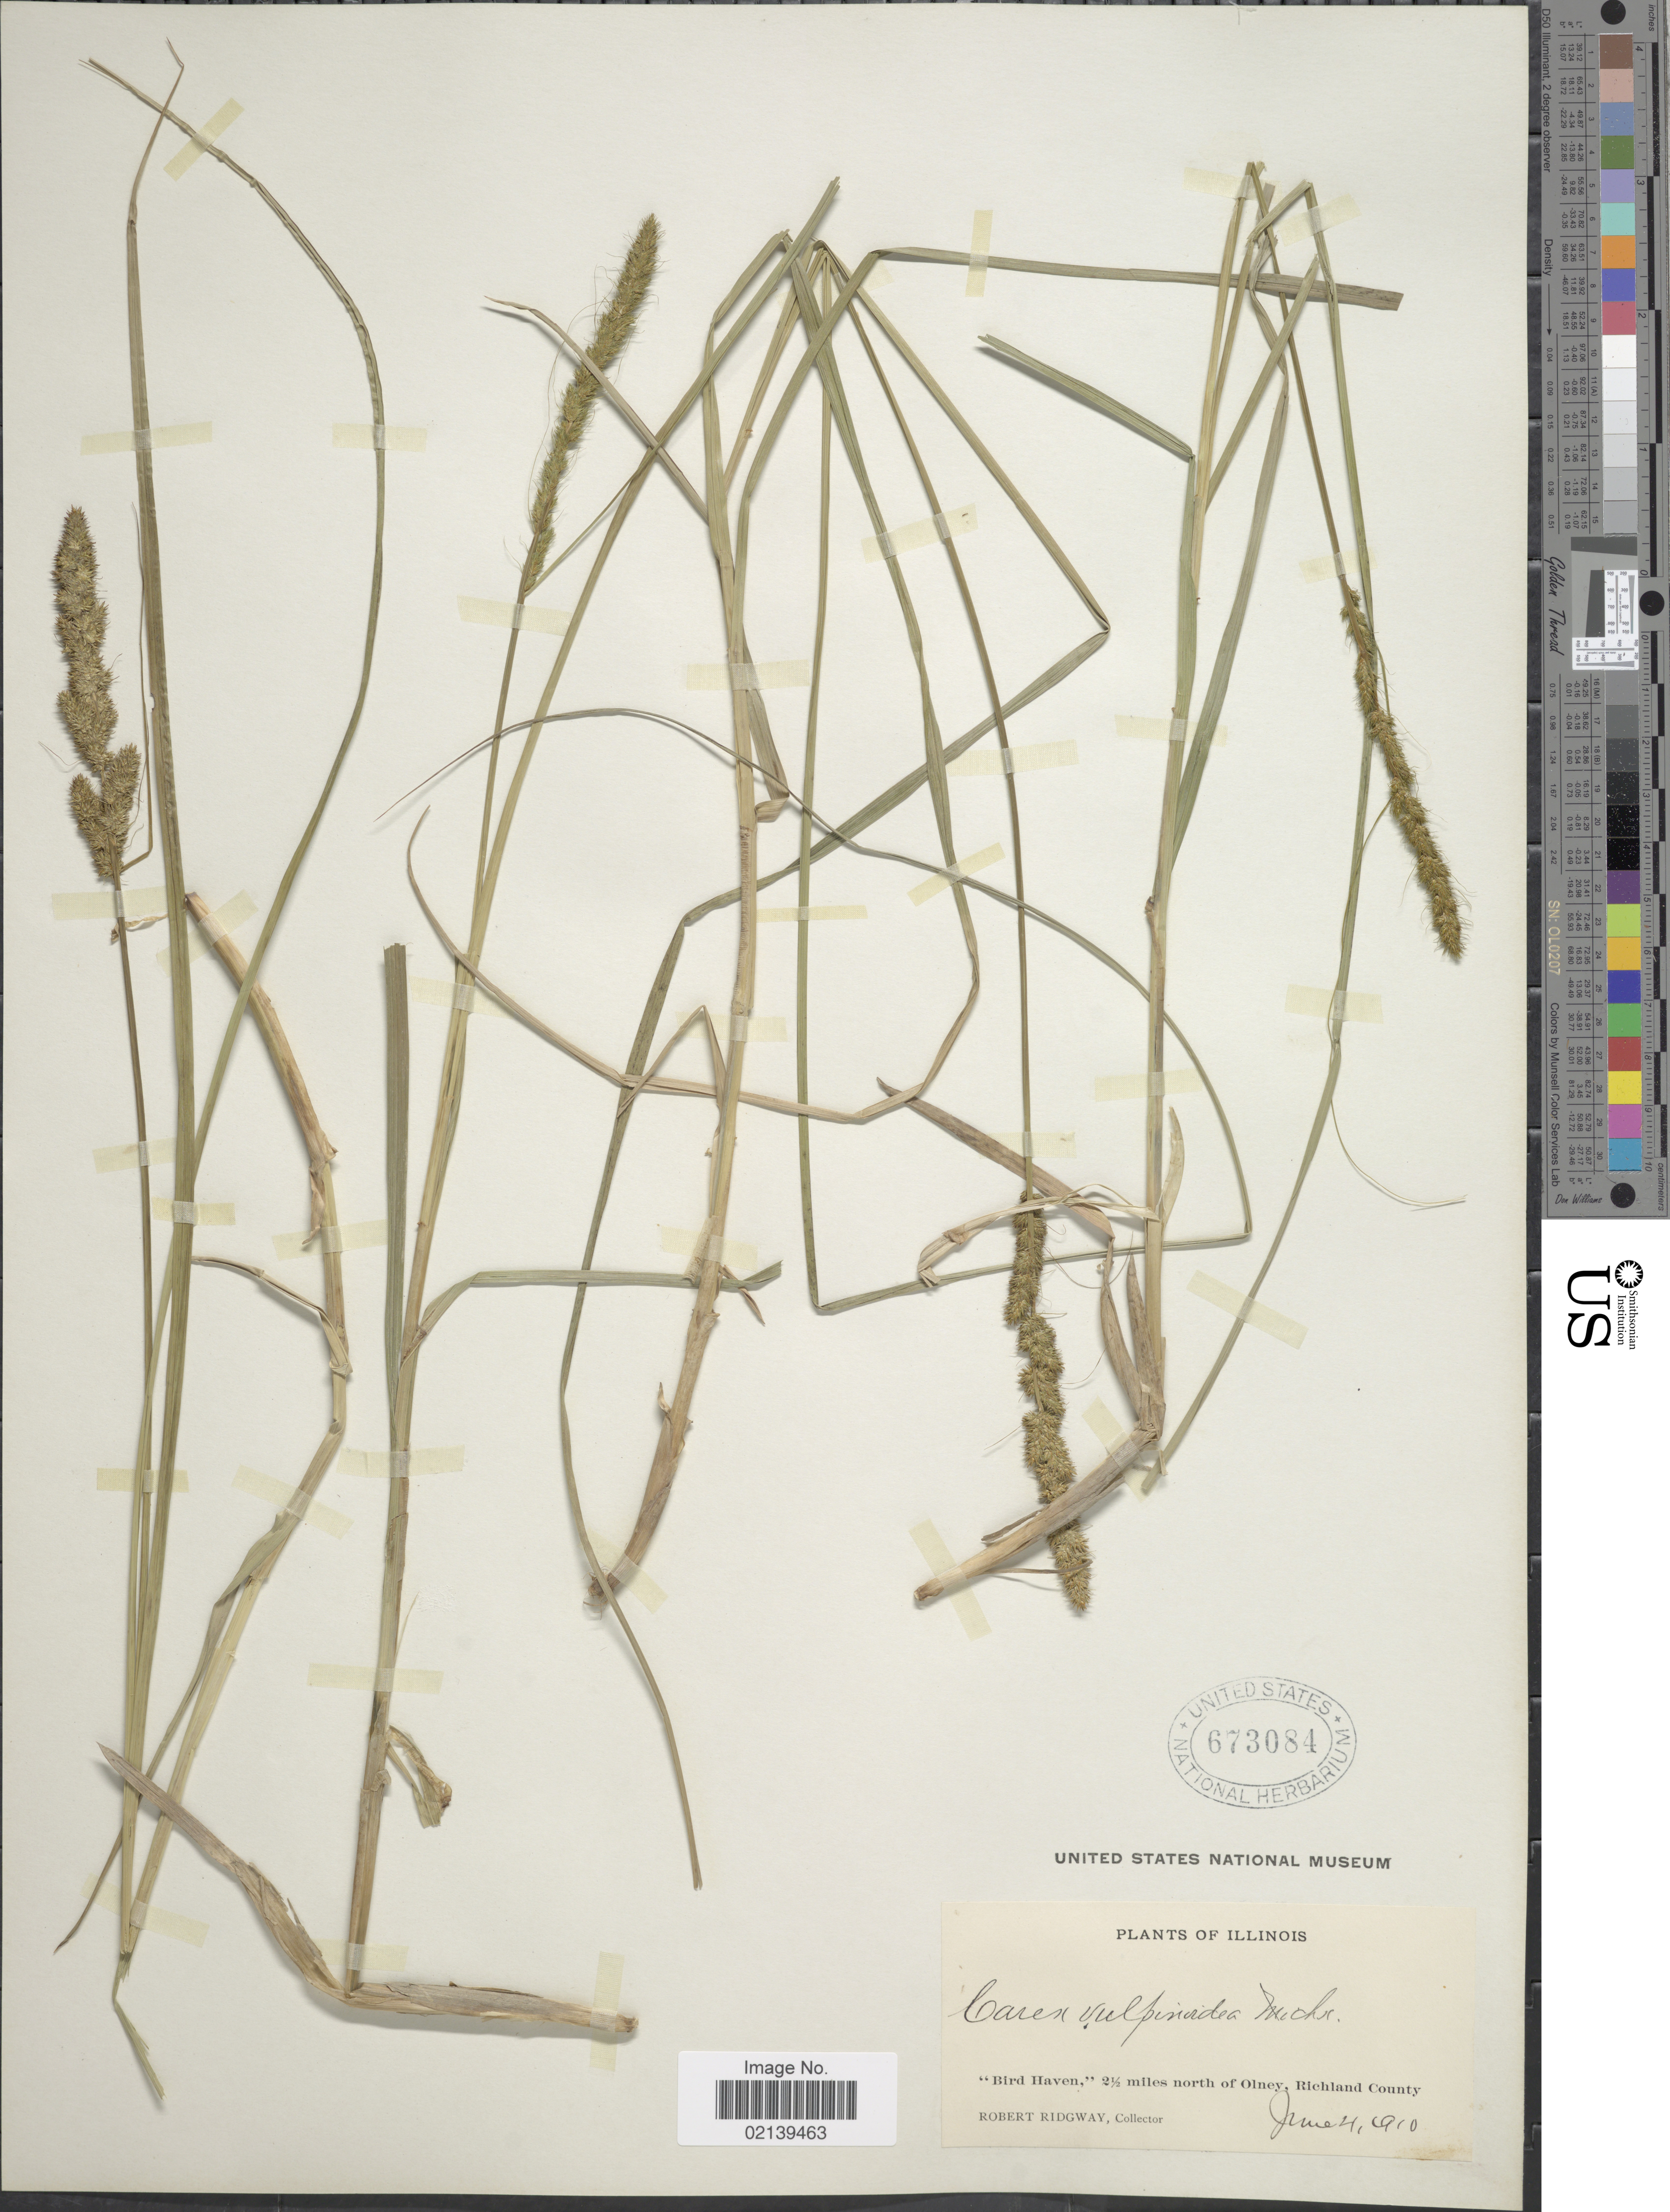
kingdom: Plantae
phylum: Tracheophyta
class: Liliopsida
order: Poales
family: Cyperaceae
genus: Carex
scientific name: Carex vulpinoidea Michx.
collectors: R. Ridgway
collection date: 1910-06-04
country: United States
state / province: Illinois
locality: Bird Haven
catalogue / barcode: US 673084